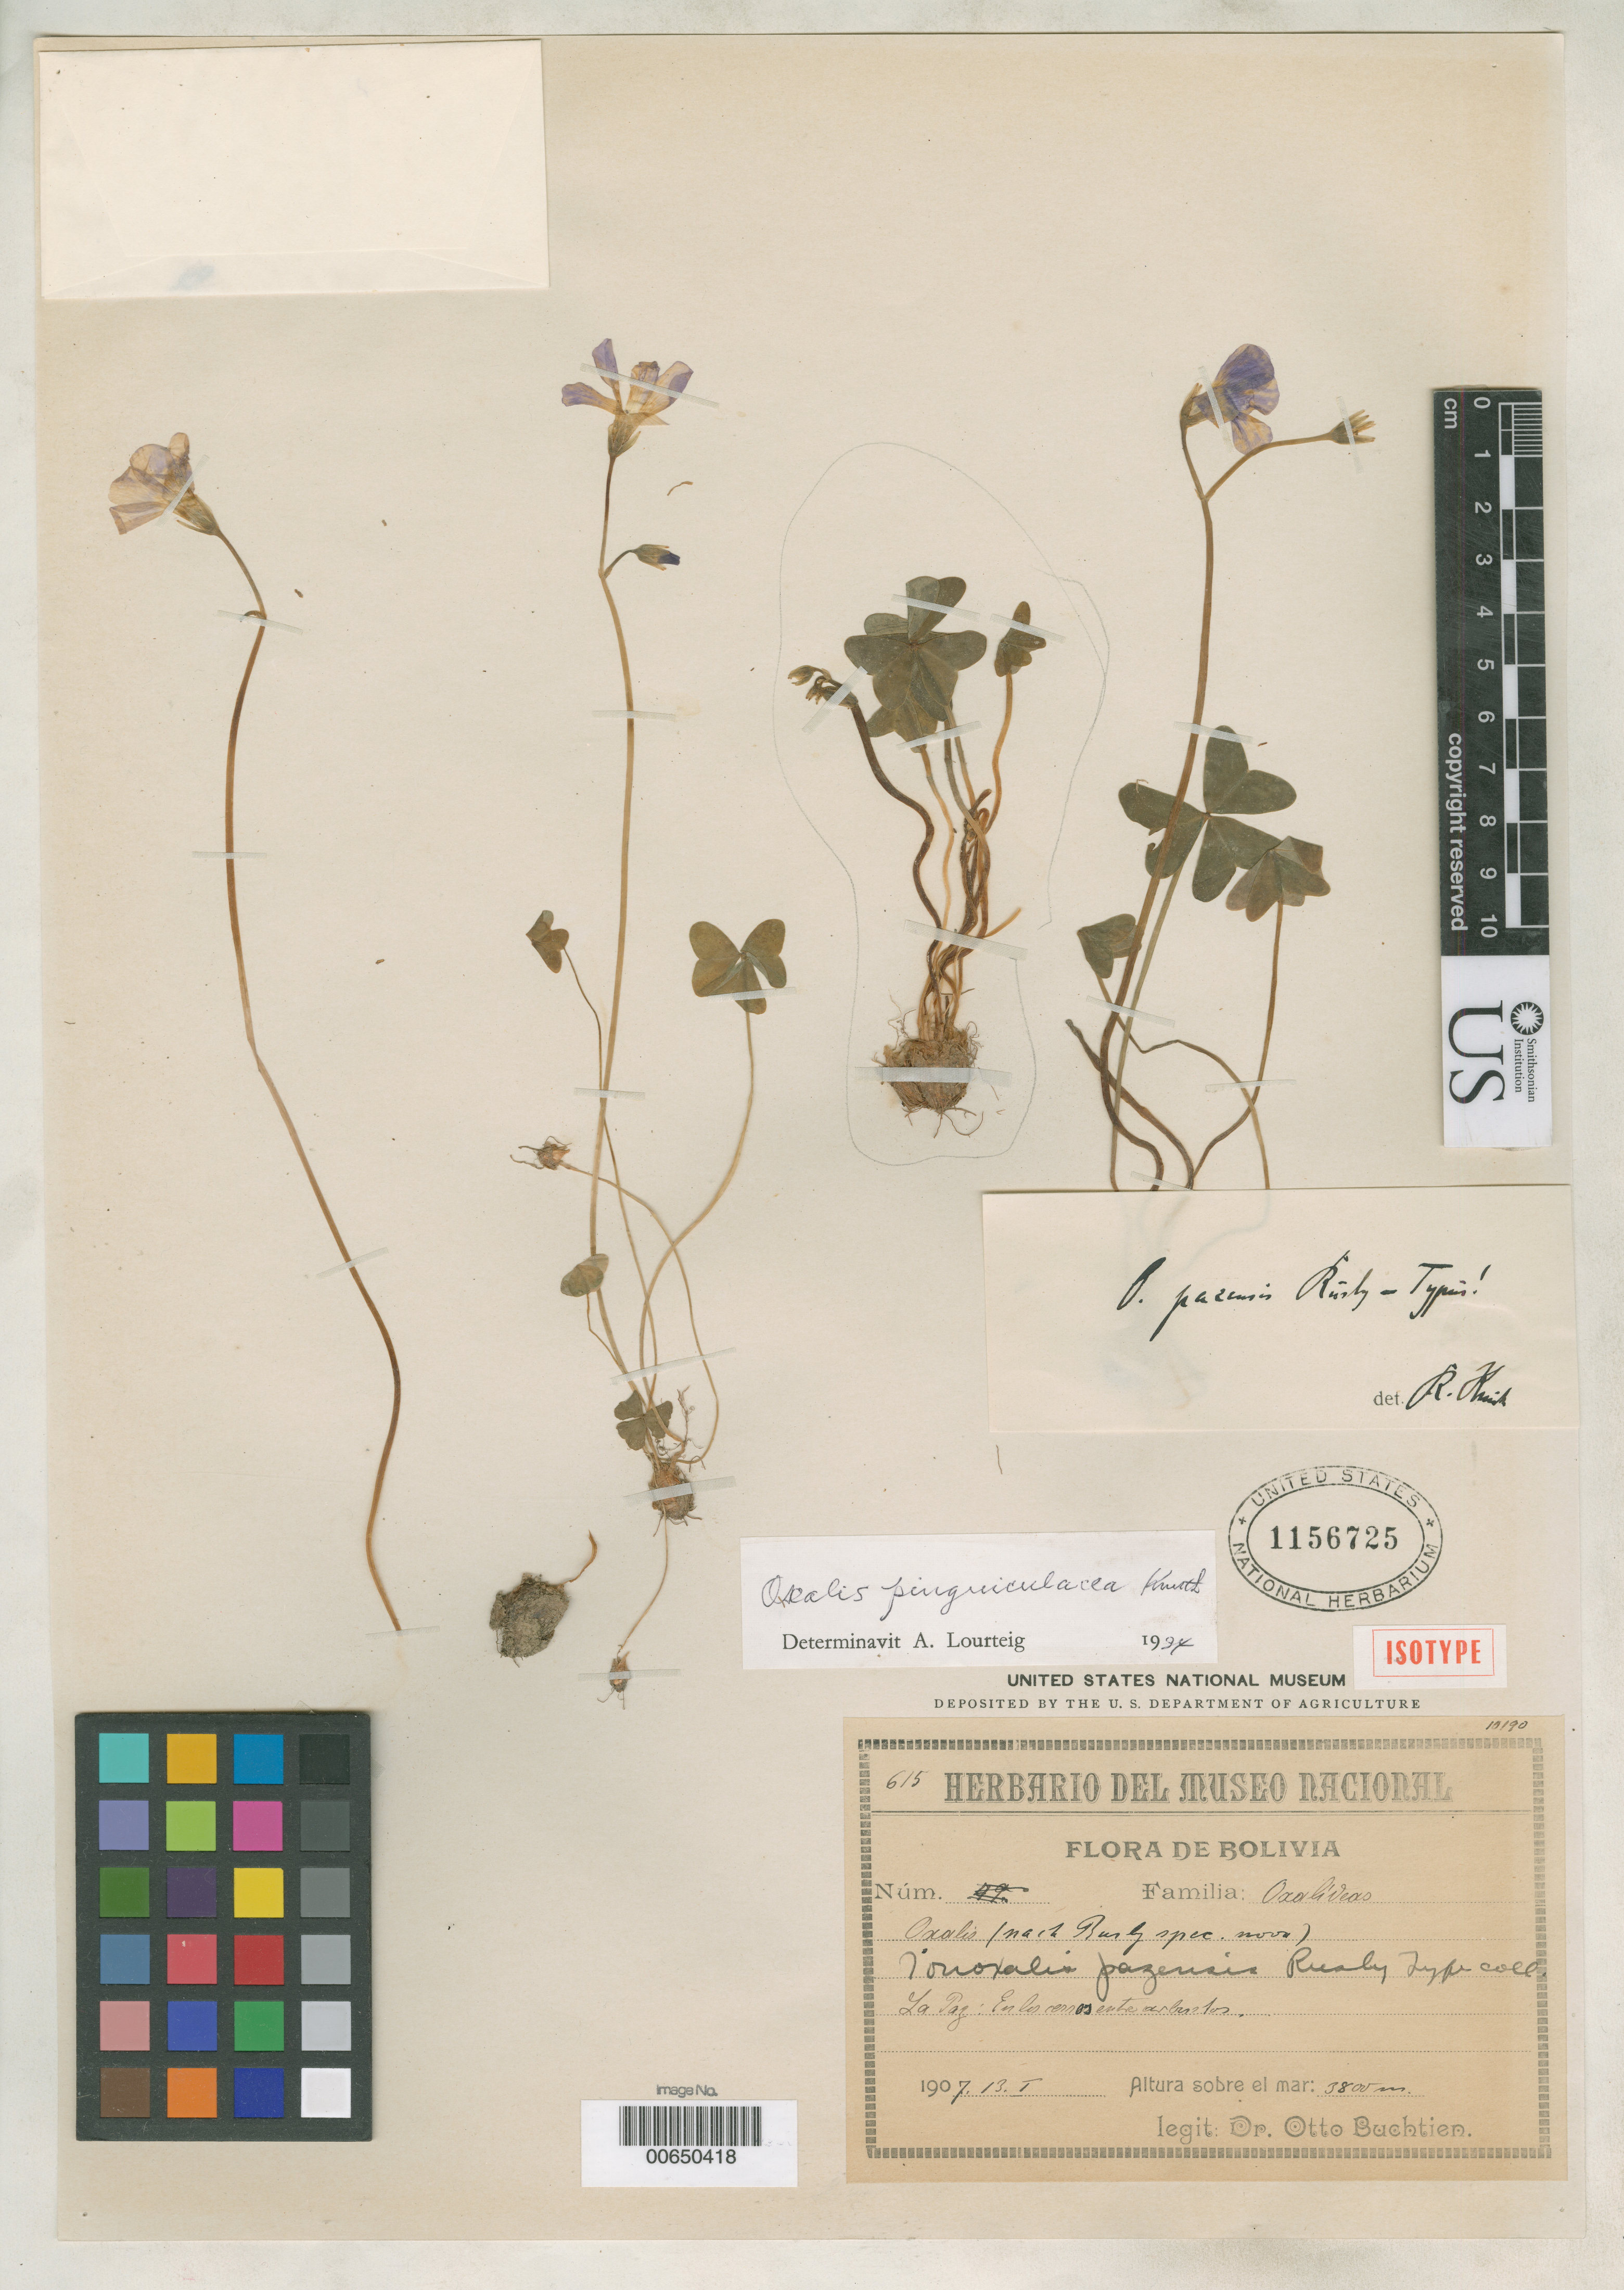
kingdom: Plantae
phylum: Tracheophyta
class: Magnoliopsida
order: Oxalidales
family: Oxalidaceae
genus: Ionoxalis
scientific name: Ionoxalis pazensis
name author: Rusby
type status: Type Fragment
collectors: O. Buchtien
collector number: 615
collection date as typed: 13 Jan 1907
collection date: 1907-01-13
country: Bolivia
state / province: La Paz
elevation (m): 3800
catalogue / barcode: US 1156725